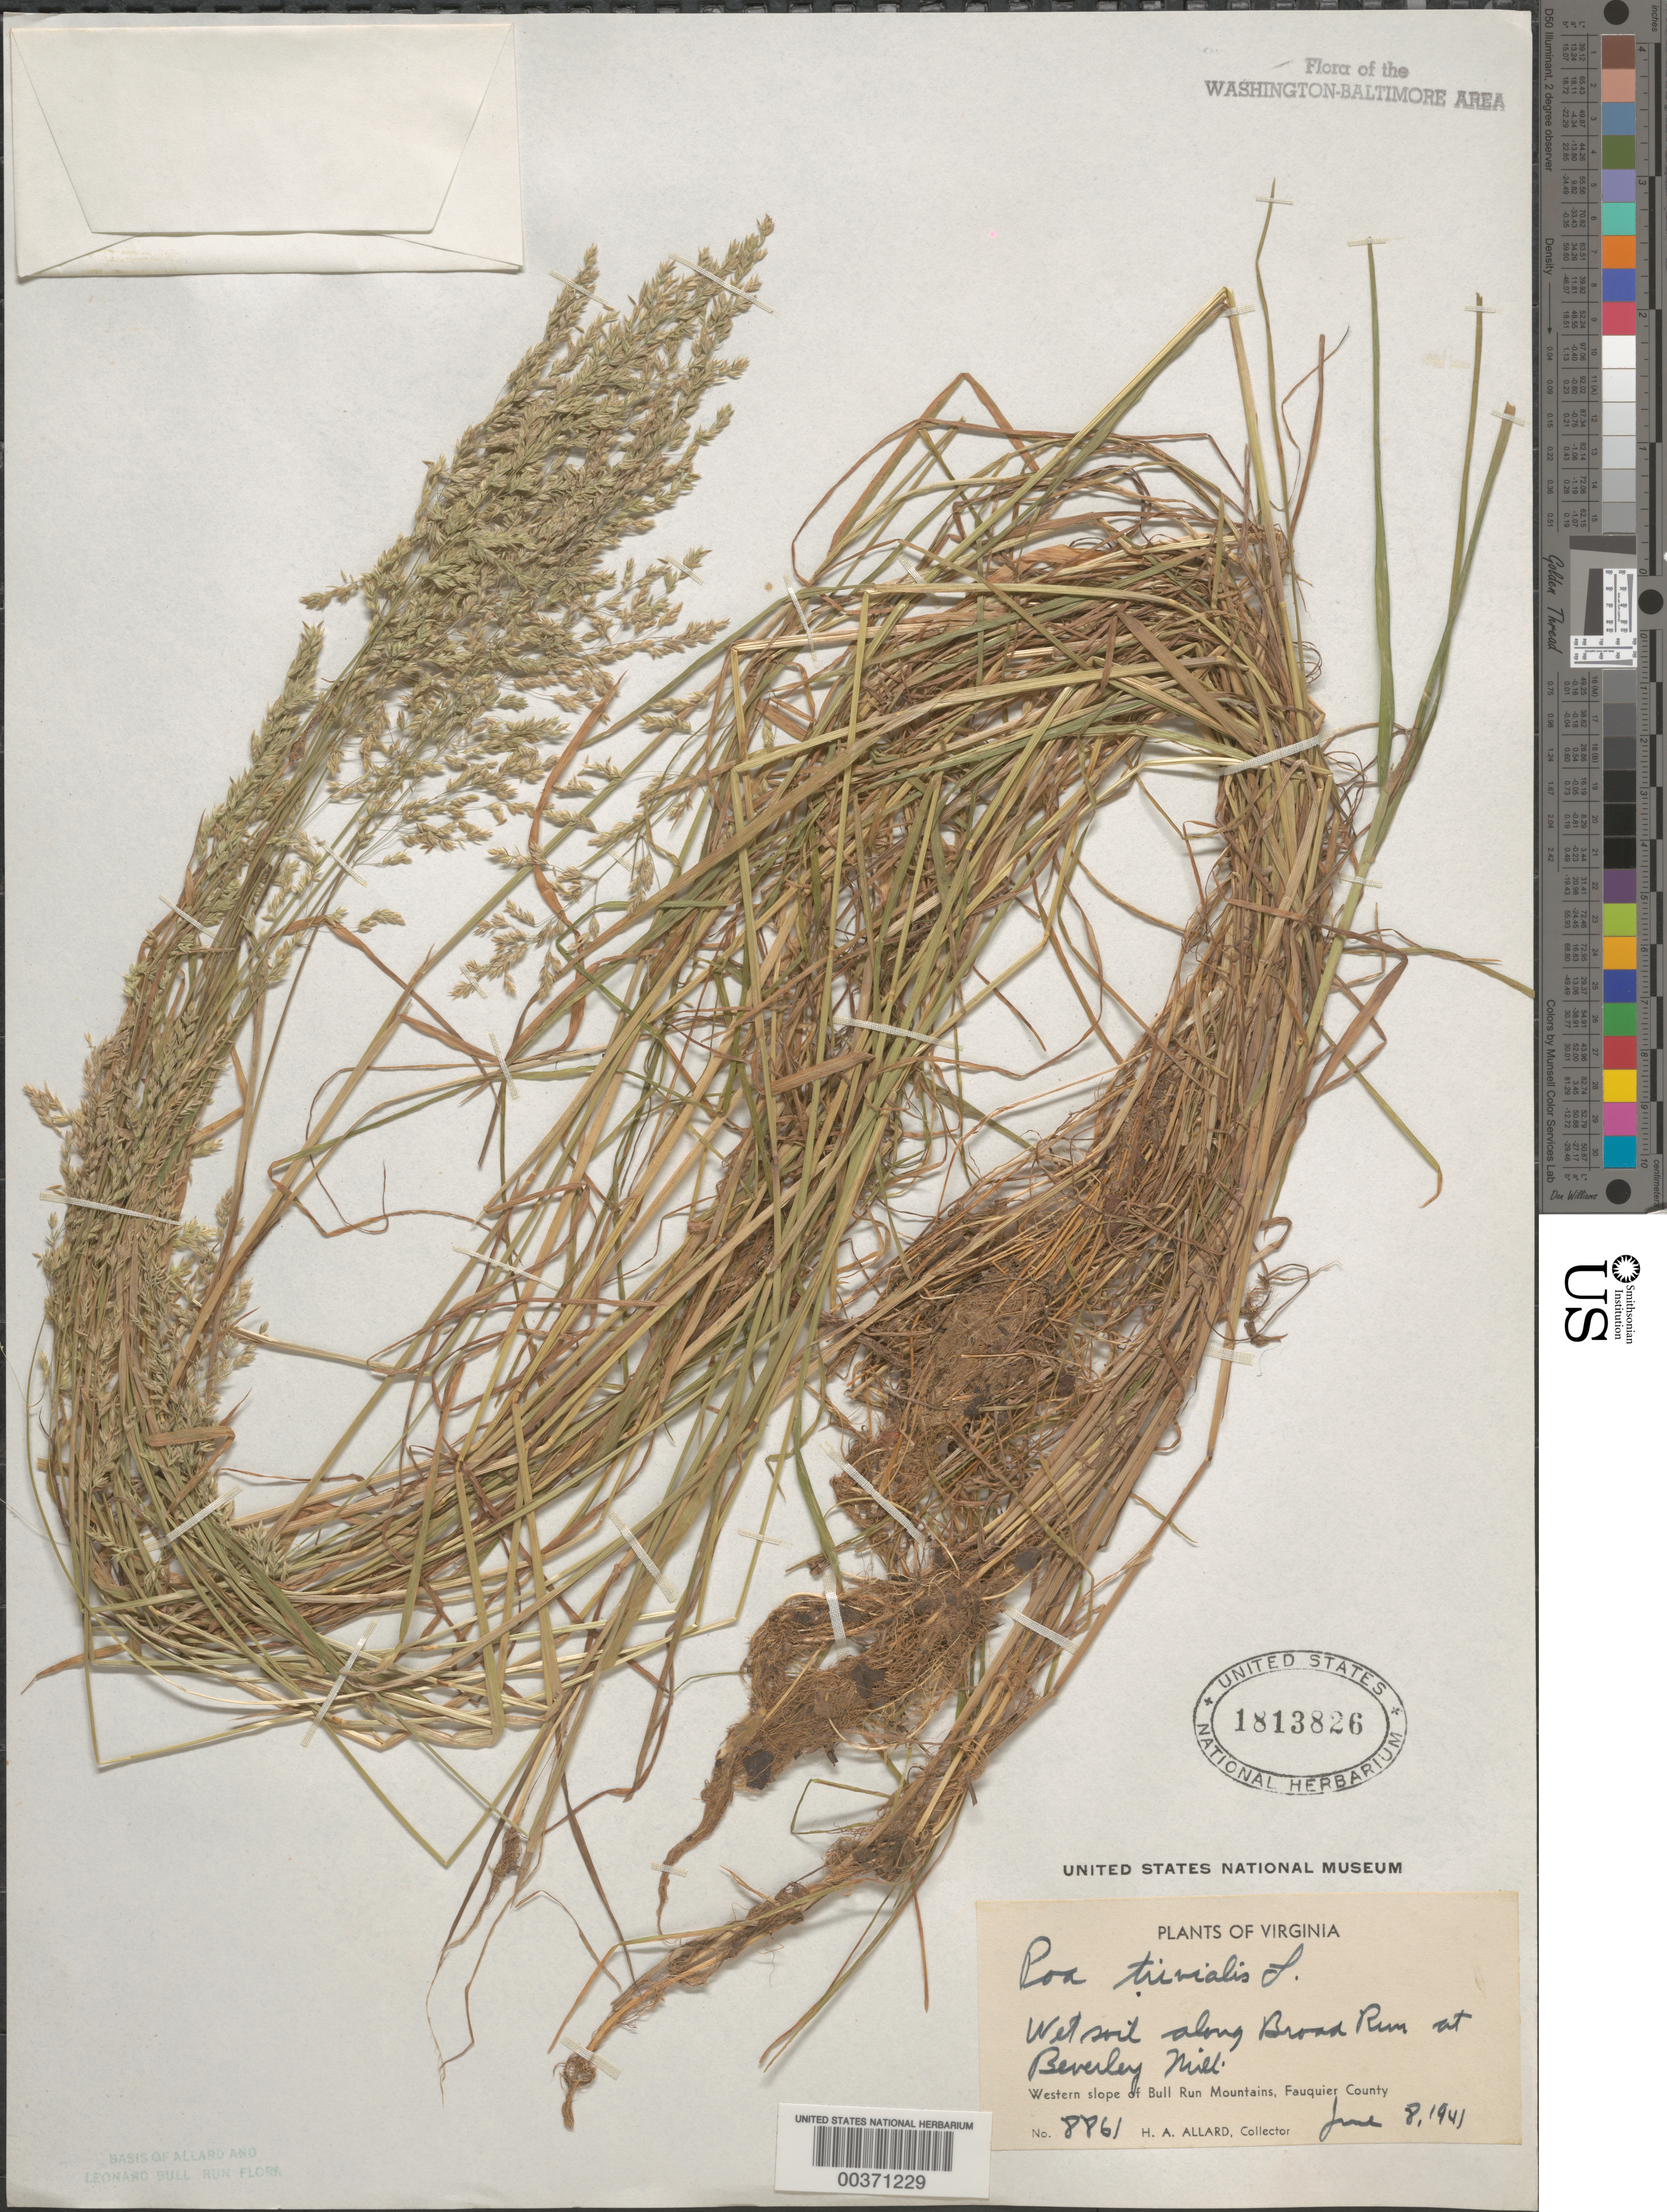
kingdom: Plantae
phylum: Tracheophyta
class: Liliopsida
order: Poales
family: Poaceae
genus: Poa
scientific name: Poa trivialis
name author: L.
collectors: H. A. Allard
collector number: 8861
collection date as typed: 08 Jun 1941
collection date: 1941-06-08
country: United States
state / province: Virginia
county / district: Fauquier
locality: Broad Run Beverley Mill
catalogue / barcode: US 1813826